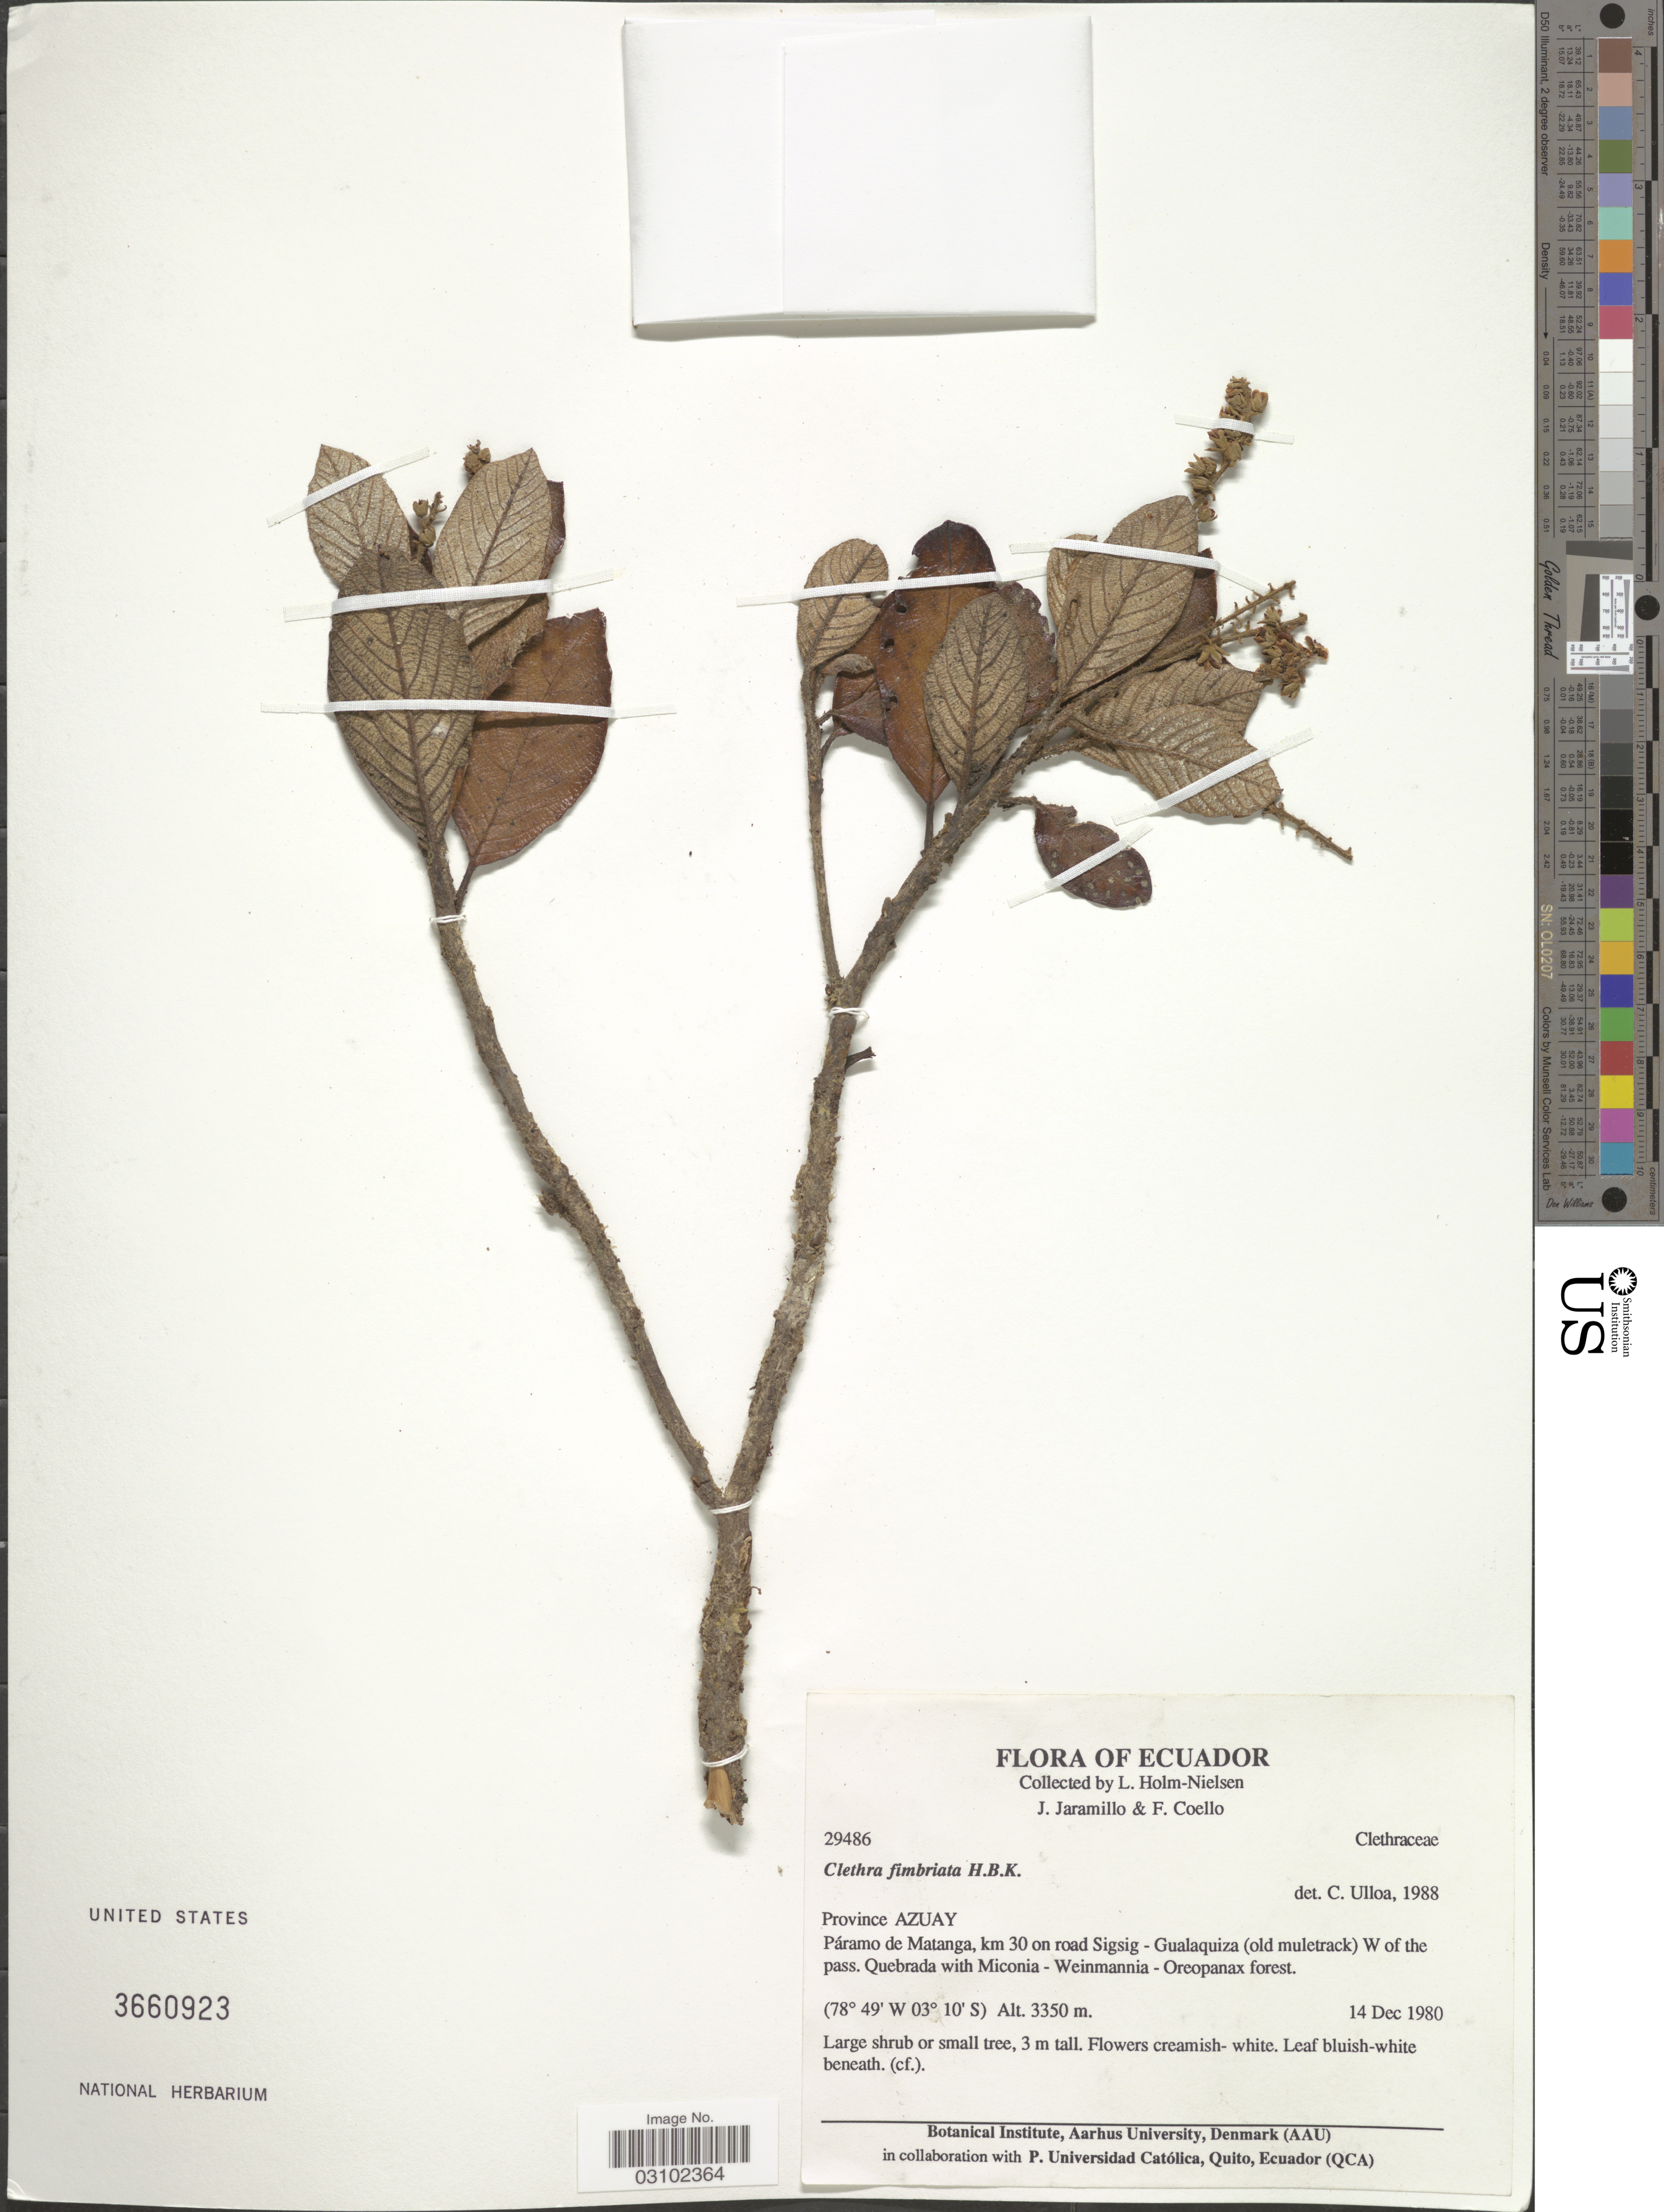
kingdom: Plantae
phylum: Tracheophyta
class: Magnoliopsida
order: Ericales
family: Clethraceae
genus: Clethra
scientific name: Clethra fimbriata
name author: Kunth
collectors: L. B. Holm-Nielsen, J. Jaramillo & F. Coello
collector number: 29486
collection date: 1980-12-14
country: Ecuador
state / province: Azuay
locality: Páramo de Matanga, km 30 on road Sigsig - Gualaquiza (old muletrack) W of the pass.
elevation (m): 3350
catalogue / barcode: US 3660923